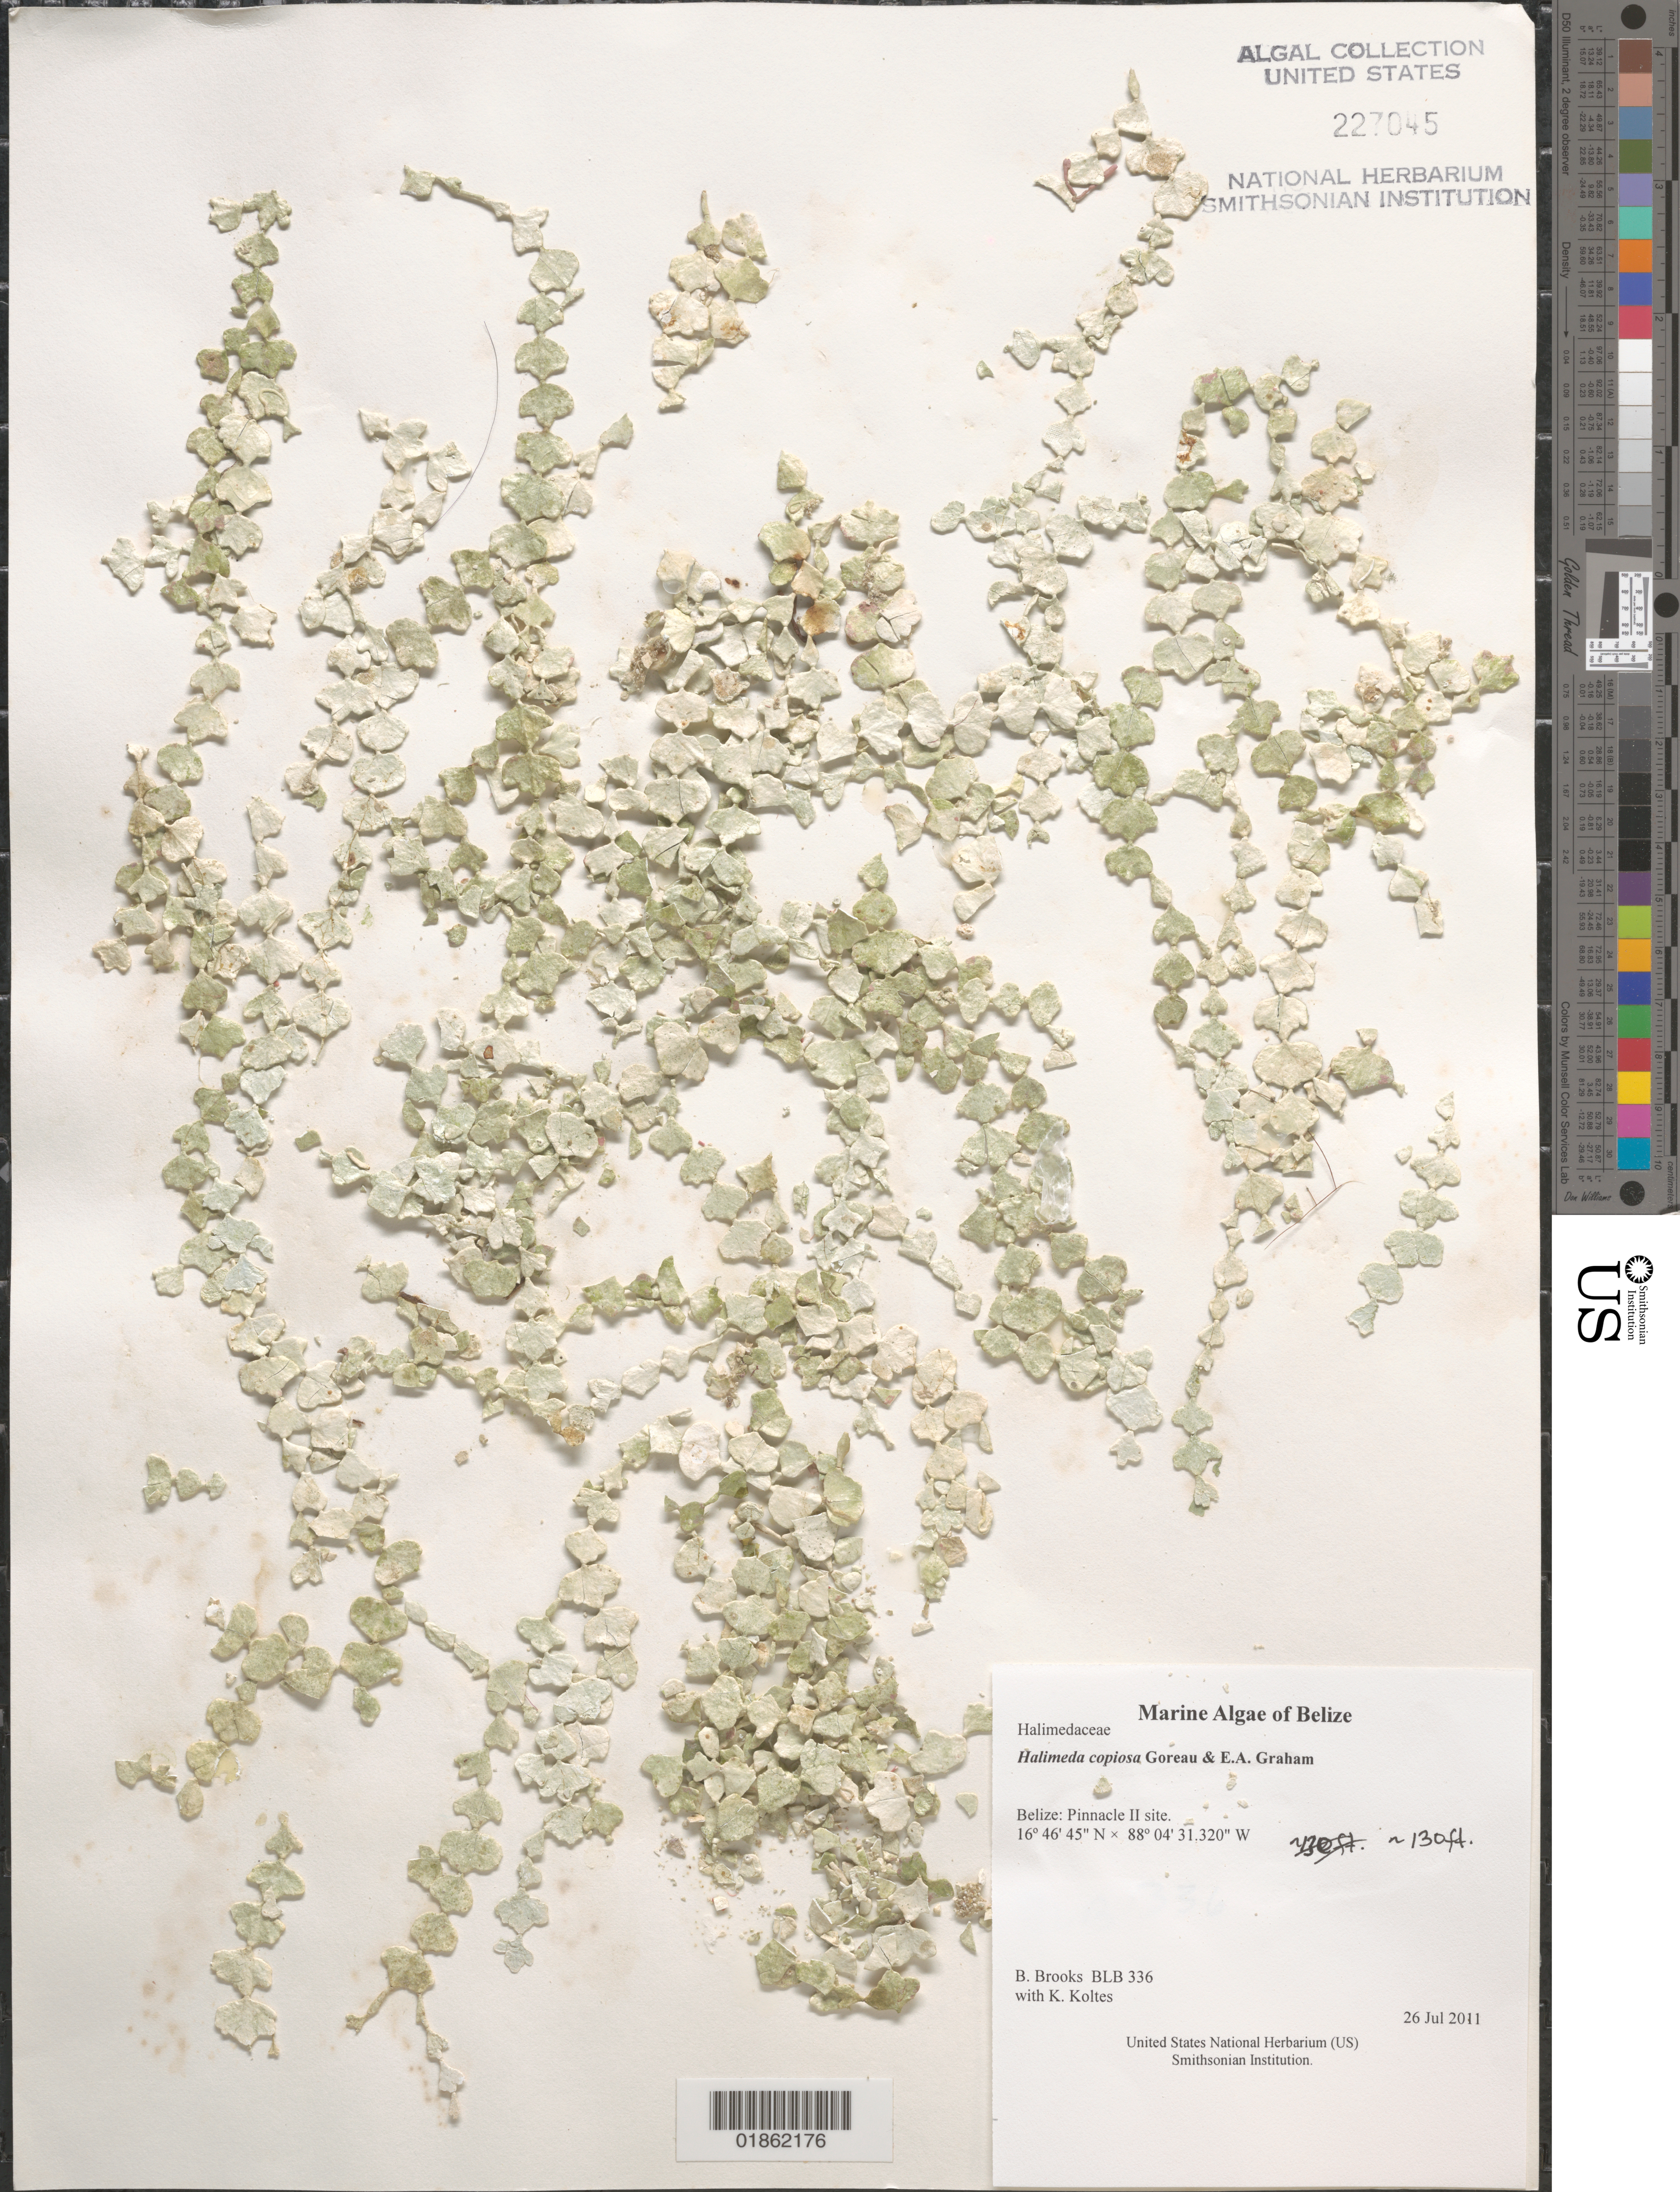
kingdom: Plantae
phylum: Chlorophyta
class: Ulvophyceae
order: Bryopsidales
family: Halimedaceae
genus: Halimeda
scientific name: Halimeda copiosa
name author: Goreau & E.A. Graham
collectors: B. Brooks & K. Koltes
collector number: BLB 336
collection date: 2011-07-26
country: Belize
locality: Pinnacle II site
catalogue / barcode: US 227045